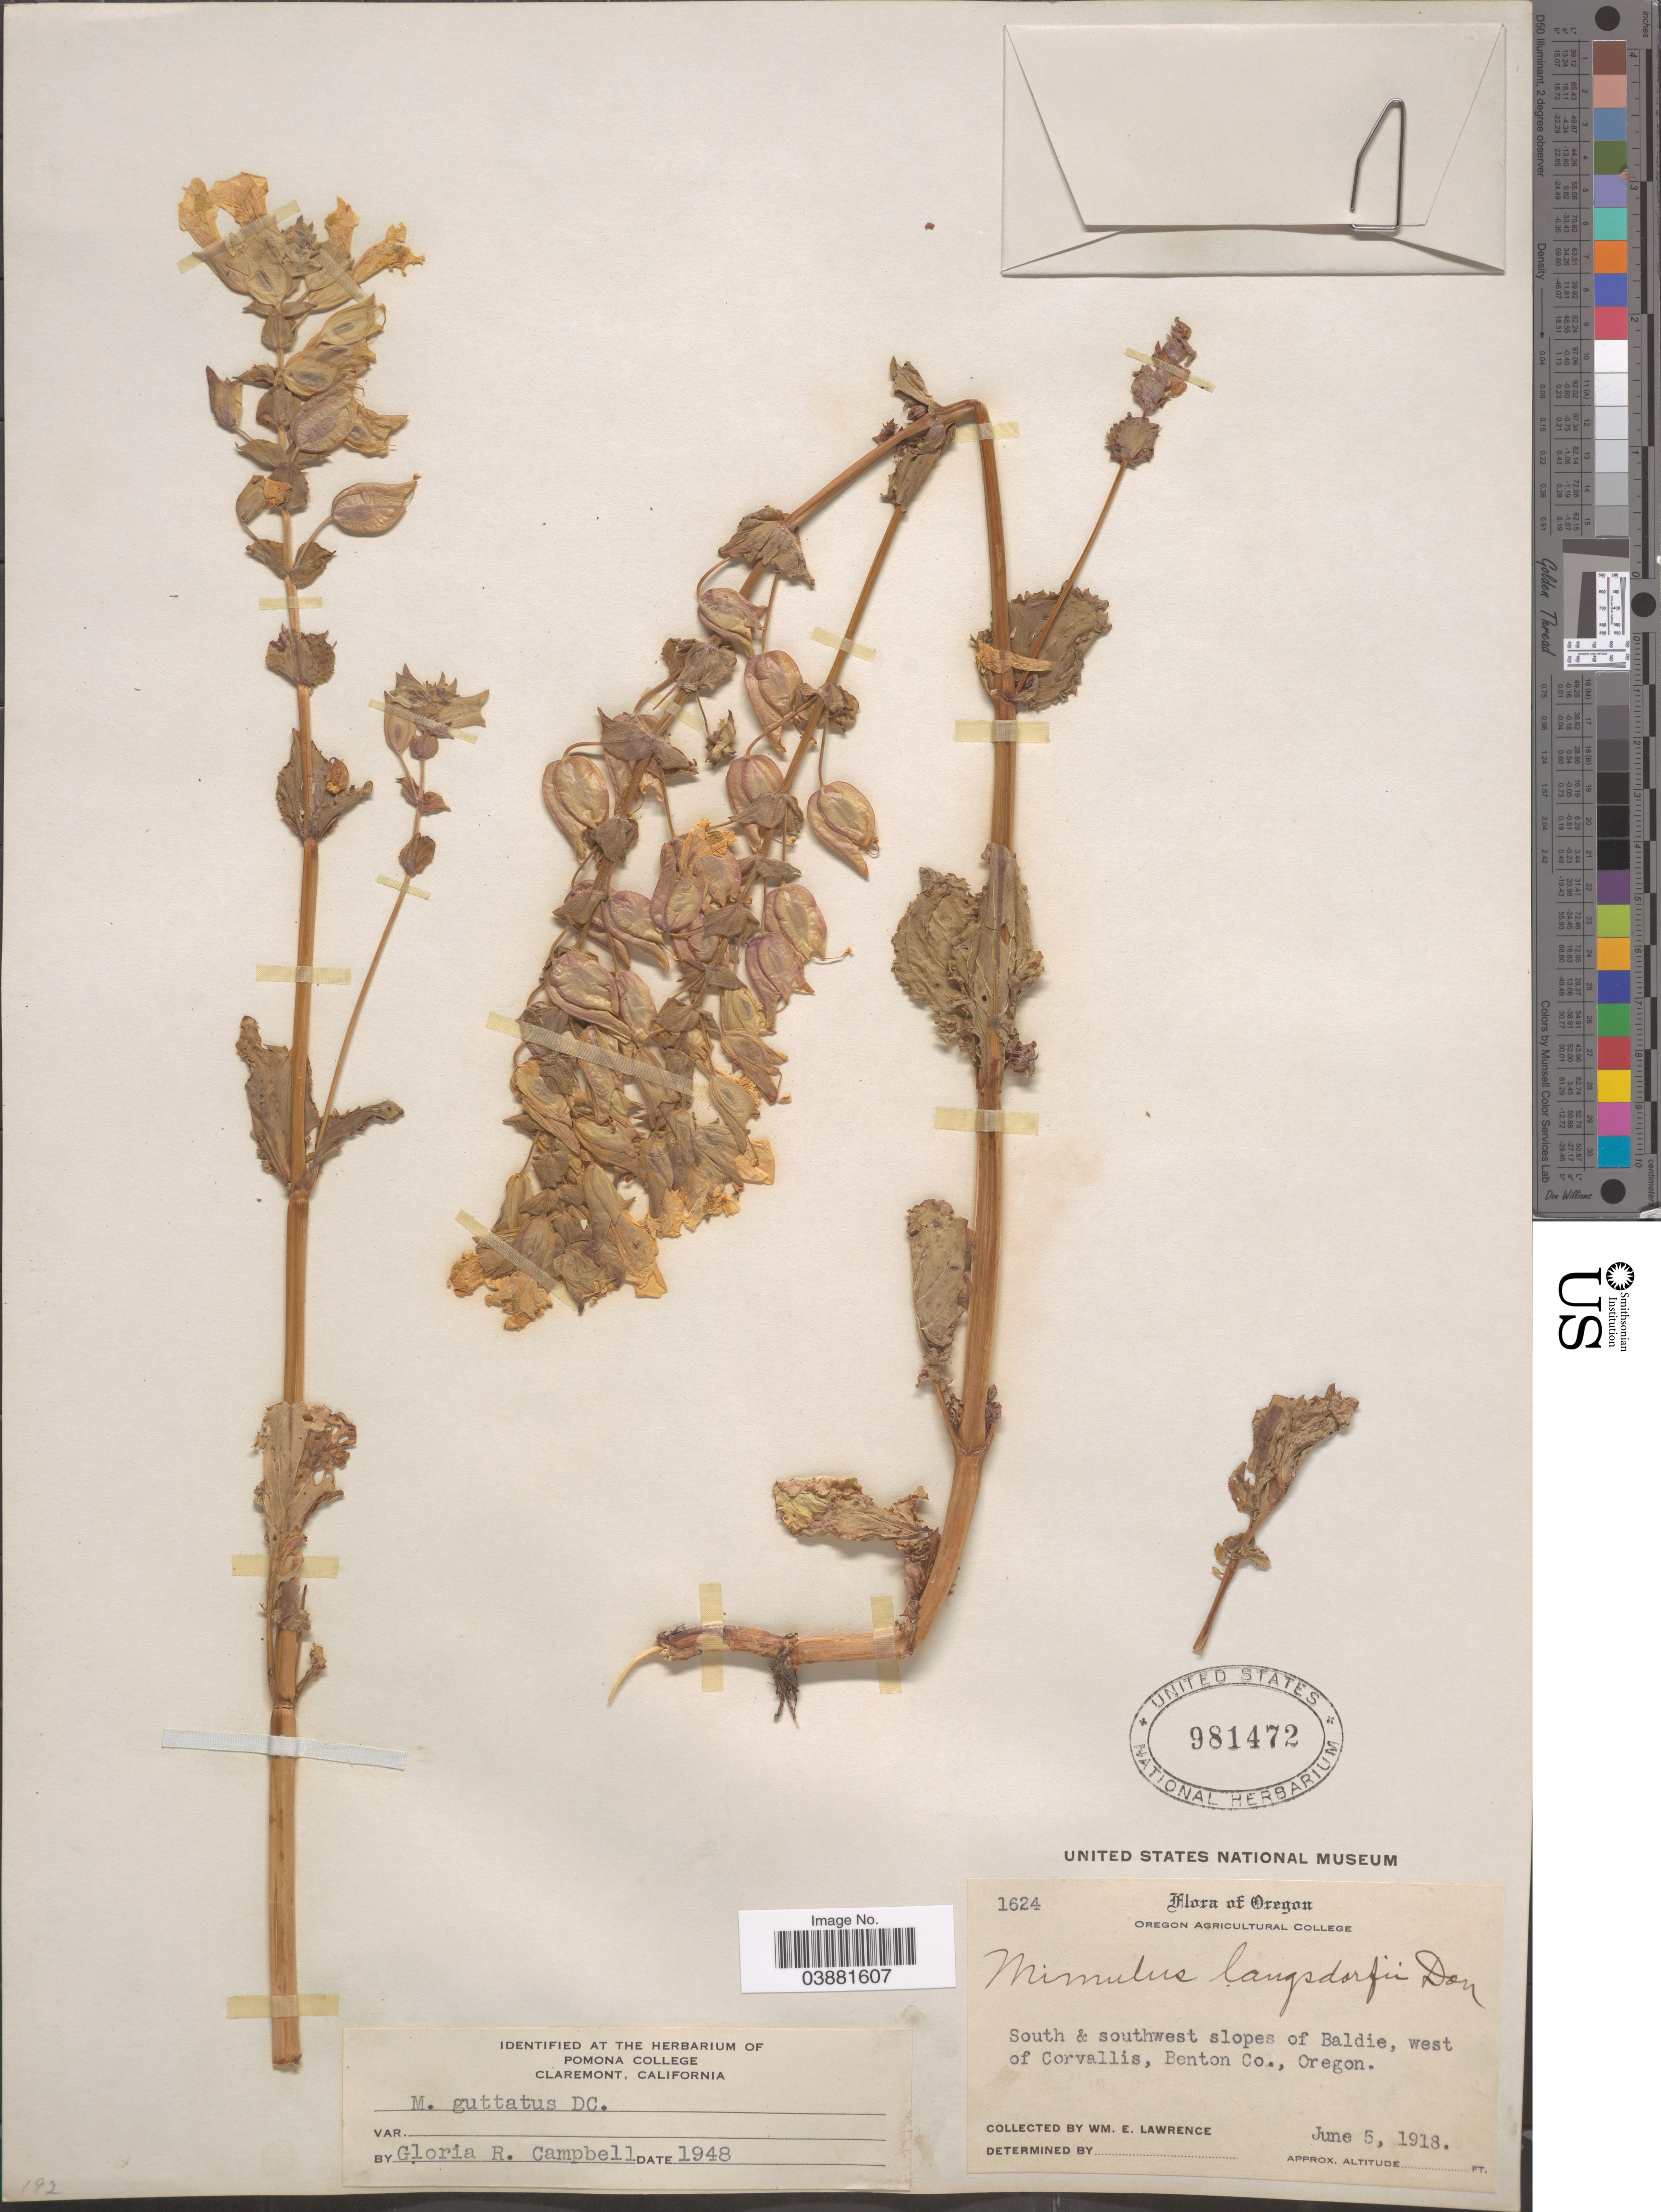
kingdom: Plantae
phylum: Tracheophyta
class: Magnoliopsida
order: Lamiales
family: Phrymaceae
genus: Mimulus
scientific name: Mimulus guttatus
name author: DC.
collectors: W. Lawrence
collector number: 1624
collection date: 1918-06-05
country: United States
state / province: Oregon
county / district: Benton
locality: South & southwest slopes of Baldie, west of Corvallis, Benton Co.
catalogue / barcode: US 981472